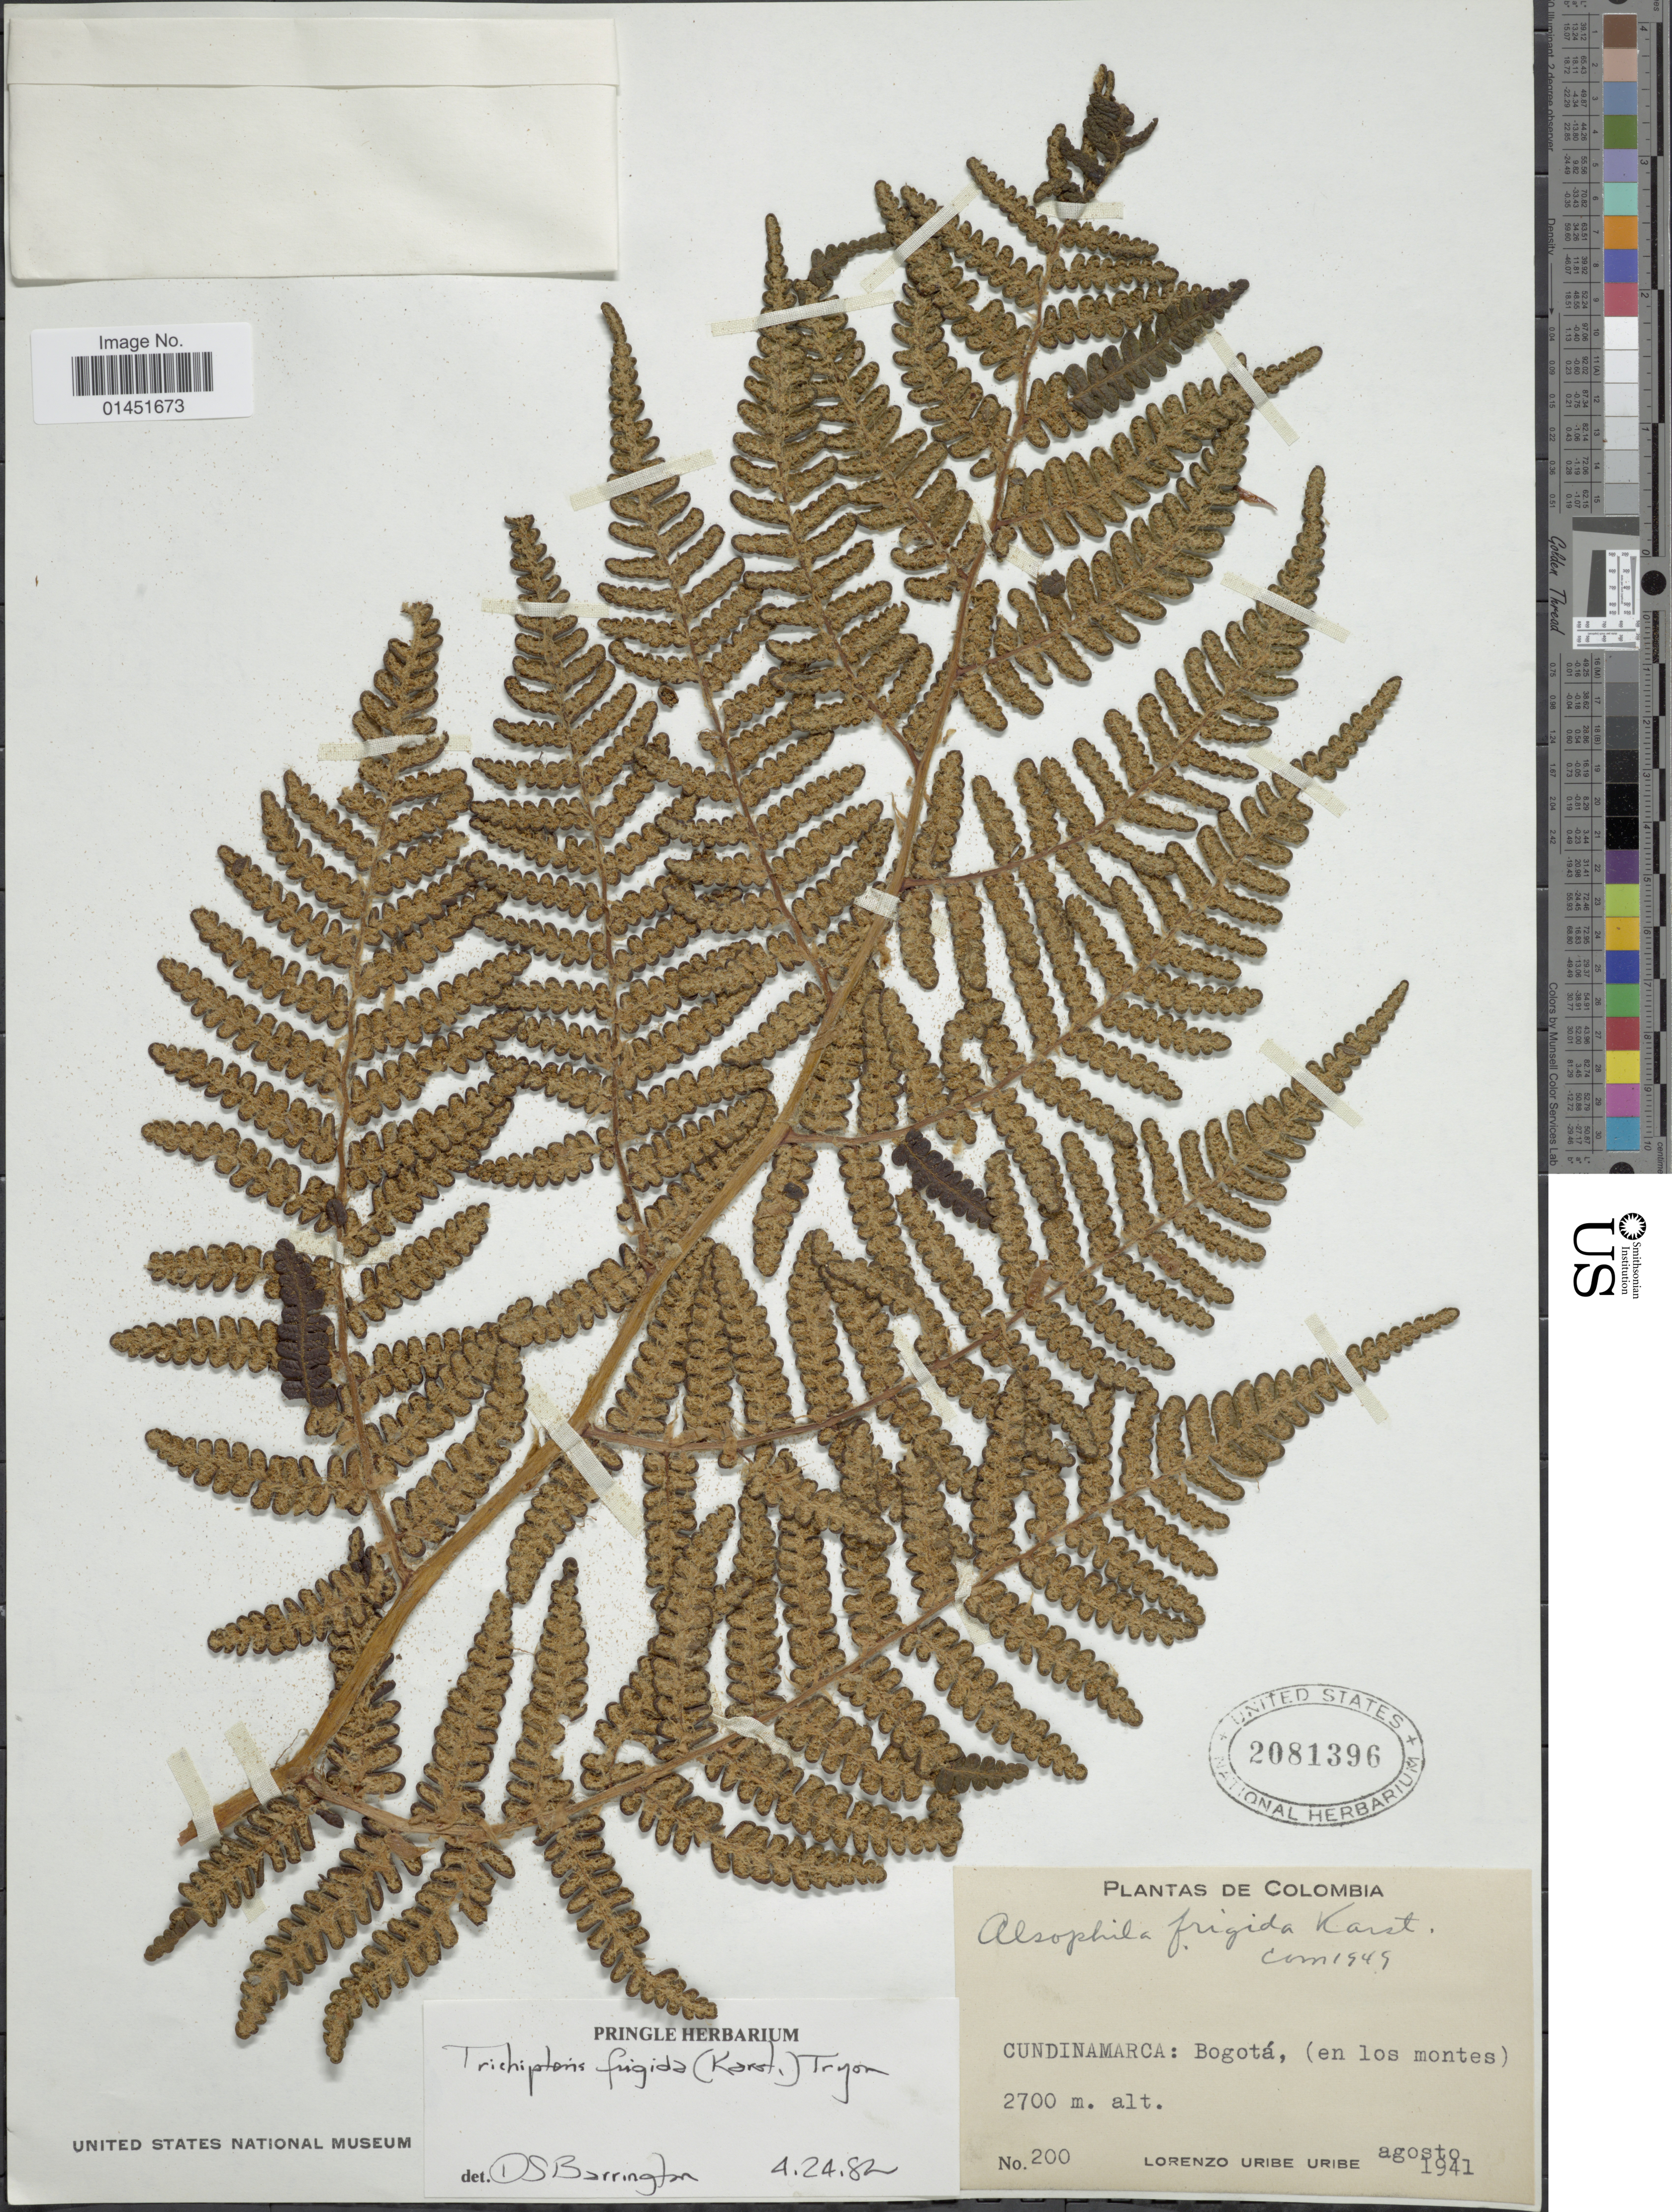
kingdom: Plantae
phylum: Tracheophyta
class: Polypodiopsida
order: Cyatheales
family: Cyatheaceae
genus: Cyathea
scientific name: Cyathea frigida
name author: (H. Karst.) Domin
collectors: L. Uribe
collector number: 200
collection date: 1941-08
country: Colombia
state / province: Cundinamarca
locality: Bogota. ( en los montes)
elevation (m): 2700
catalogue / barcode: US 2081396